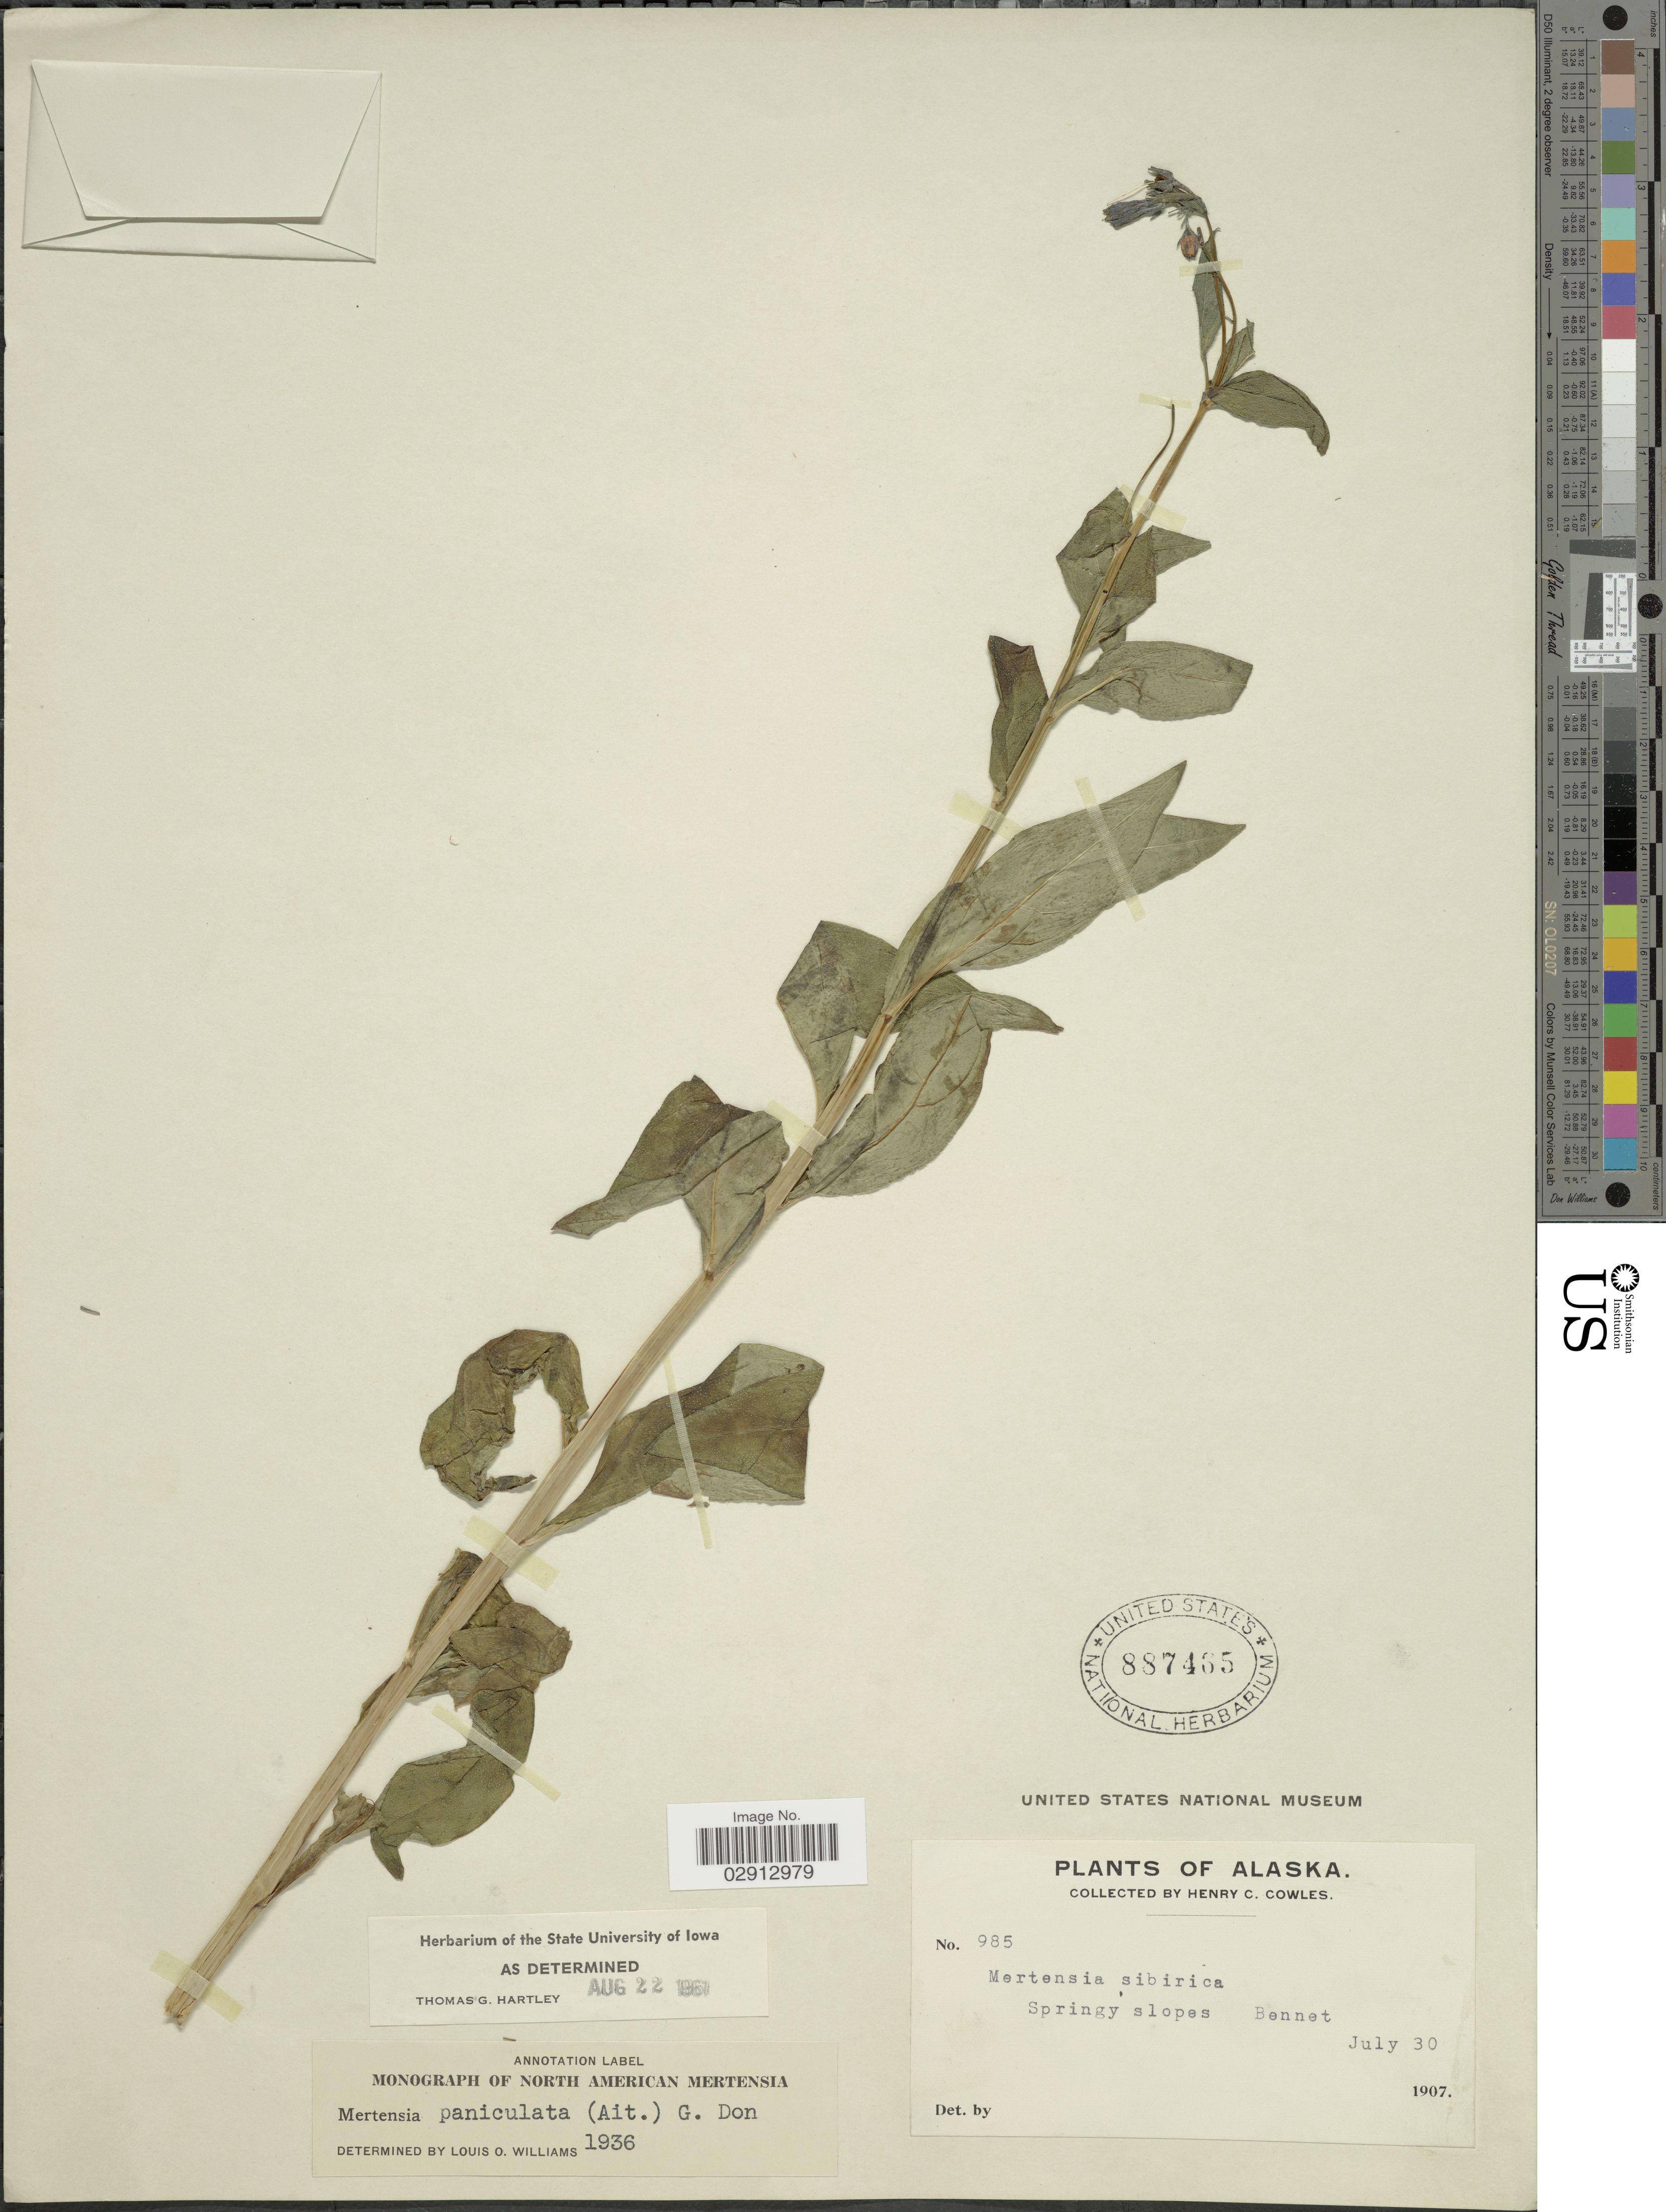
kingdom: Plantae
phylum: Tracheophyta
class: Magnoliopsida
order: Boraginales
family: Boraginaceae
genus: Mertensia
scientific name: Mertensia paniculata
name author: (Aiton) G. Don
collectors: H. Cowles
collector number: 985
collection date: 1907-07-30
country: United States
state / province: Alaska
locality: Springy slopes. Bennet.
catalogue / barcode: US 887465